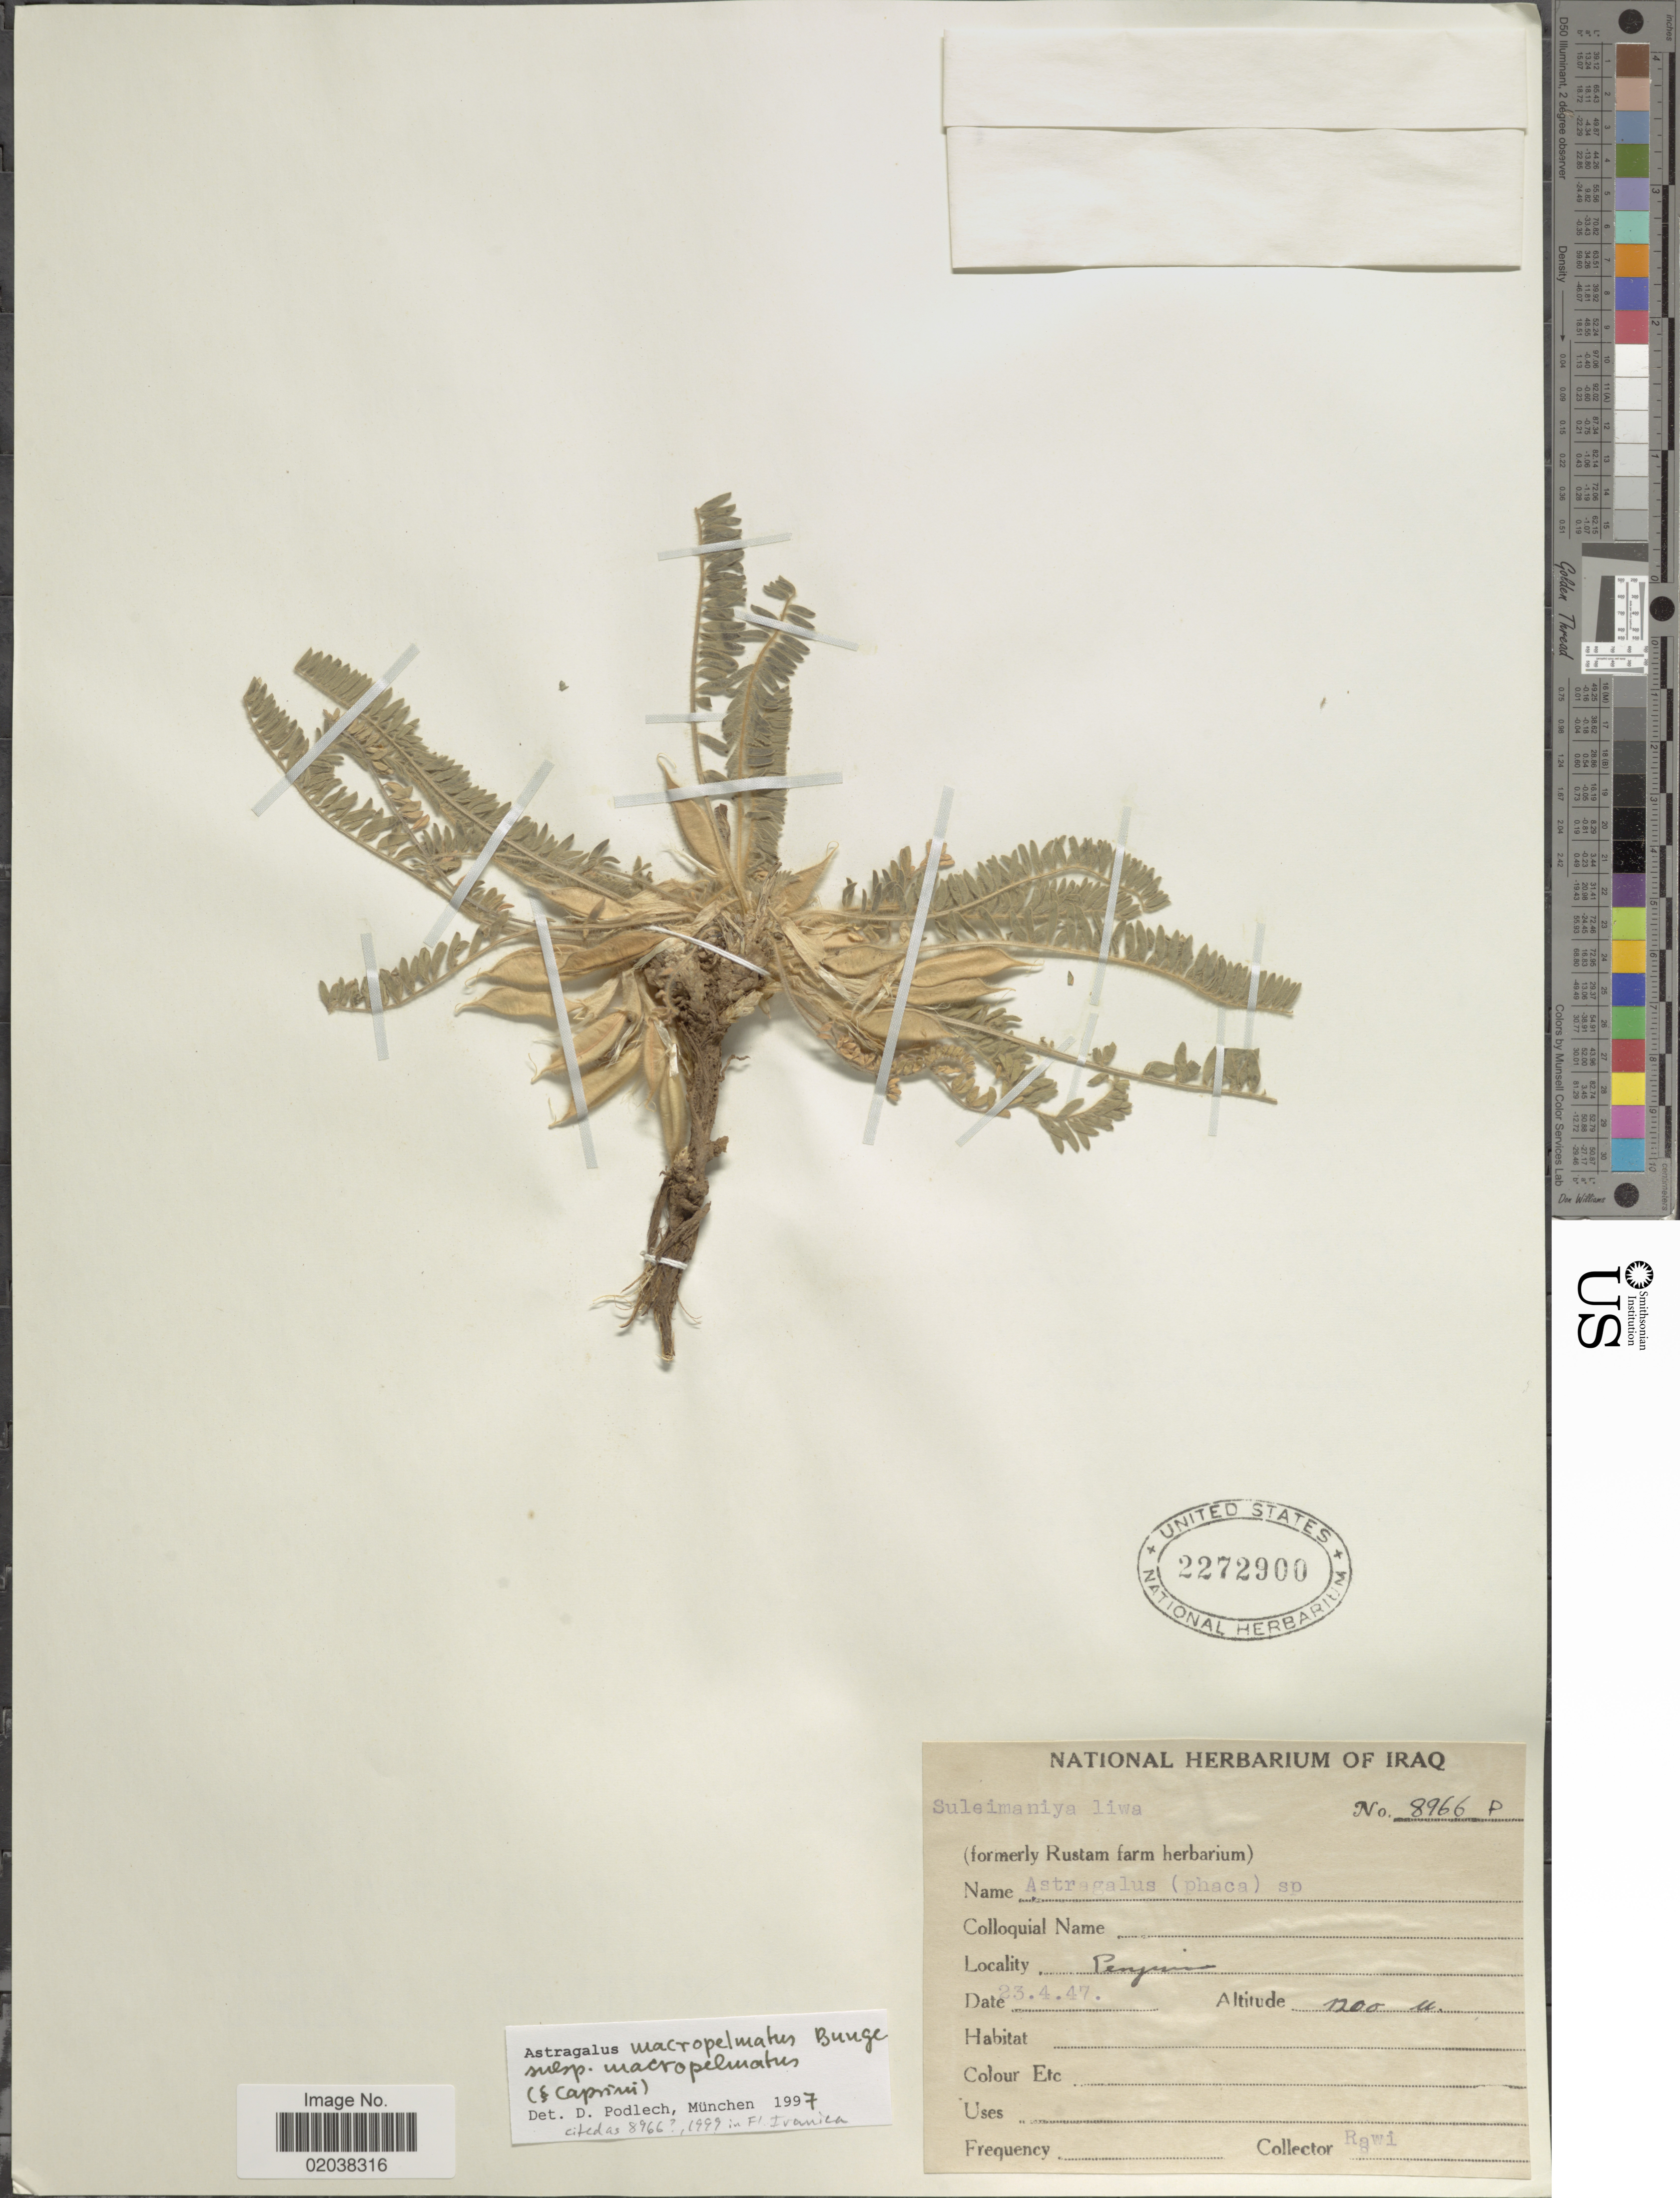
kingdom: Plantae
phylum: Tracheophyta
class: Magnoliopsida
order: Fabales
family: Fabaceae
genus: Astragalus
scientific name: Astragalus macropelmatus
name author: Bunge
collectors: -. Rawi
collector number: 8966P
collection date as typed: Transcribed d/m/y: 23/4/47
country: Iraq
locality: Penjwin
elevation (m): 1200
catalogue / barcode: US 2272900